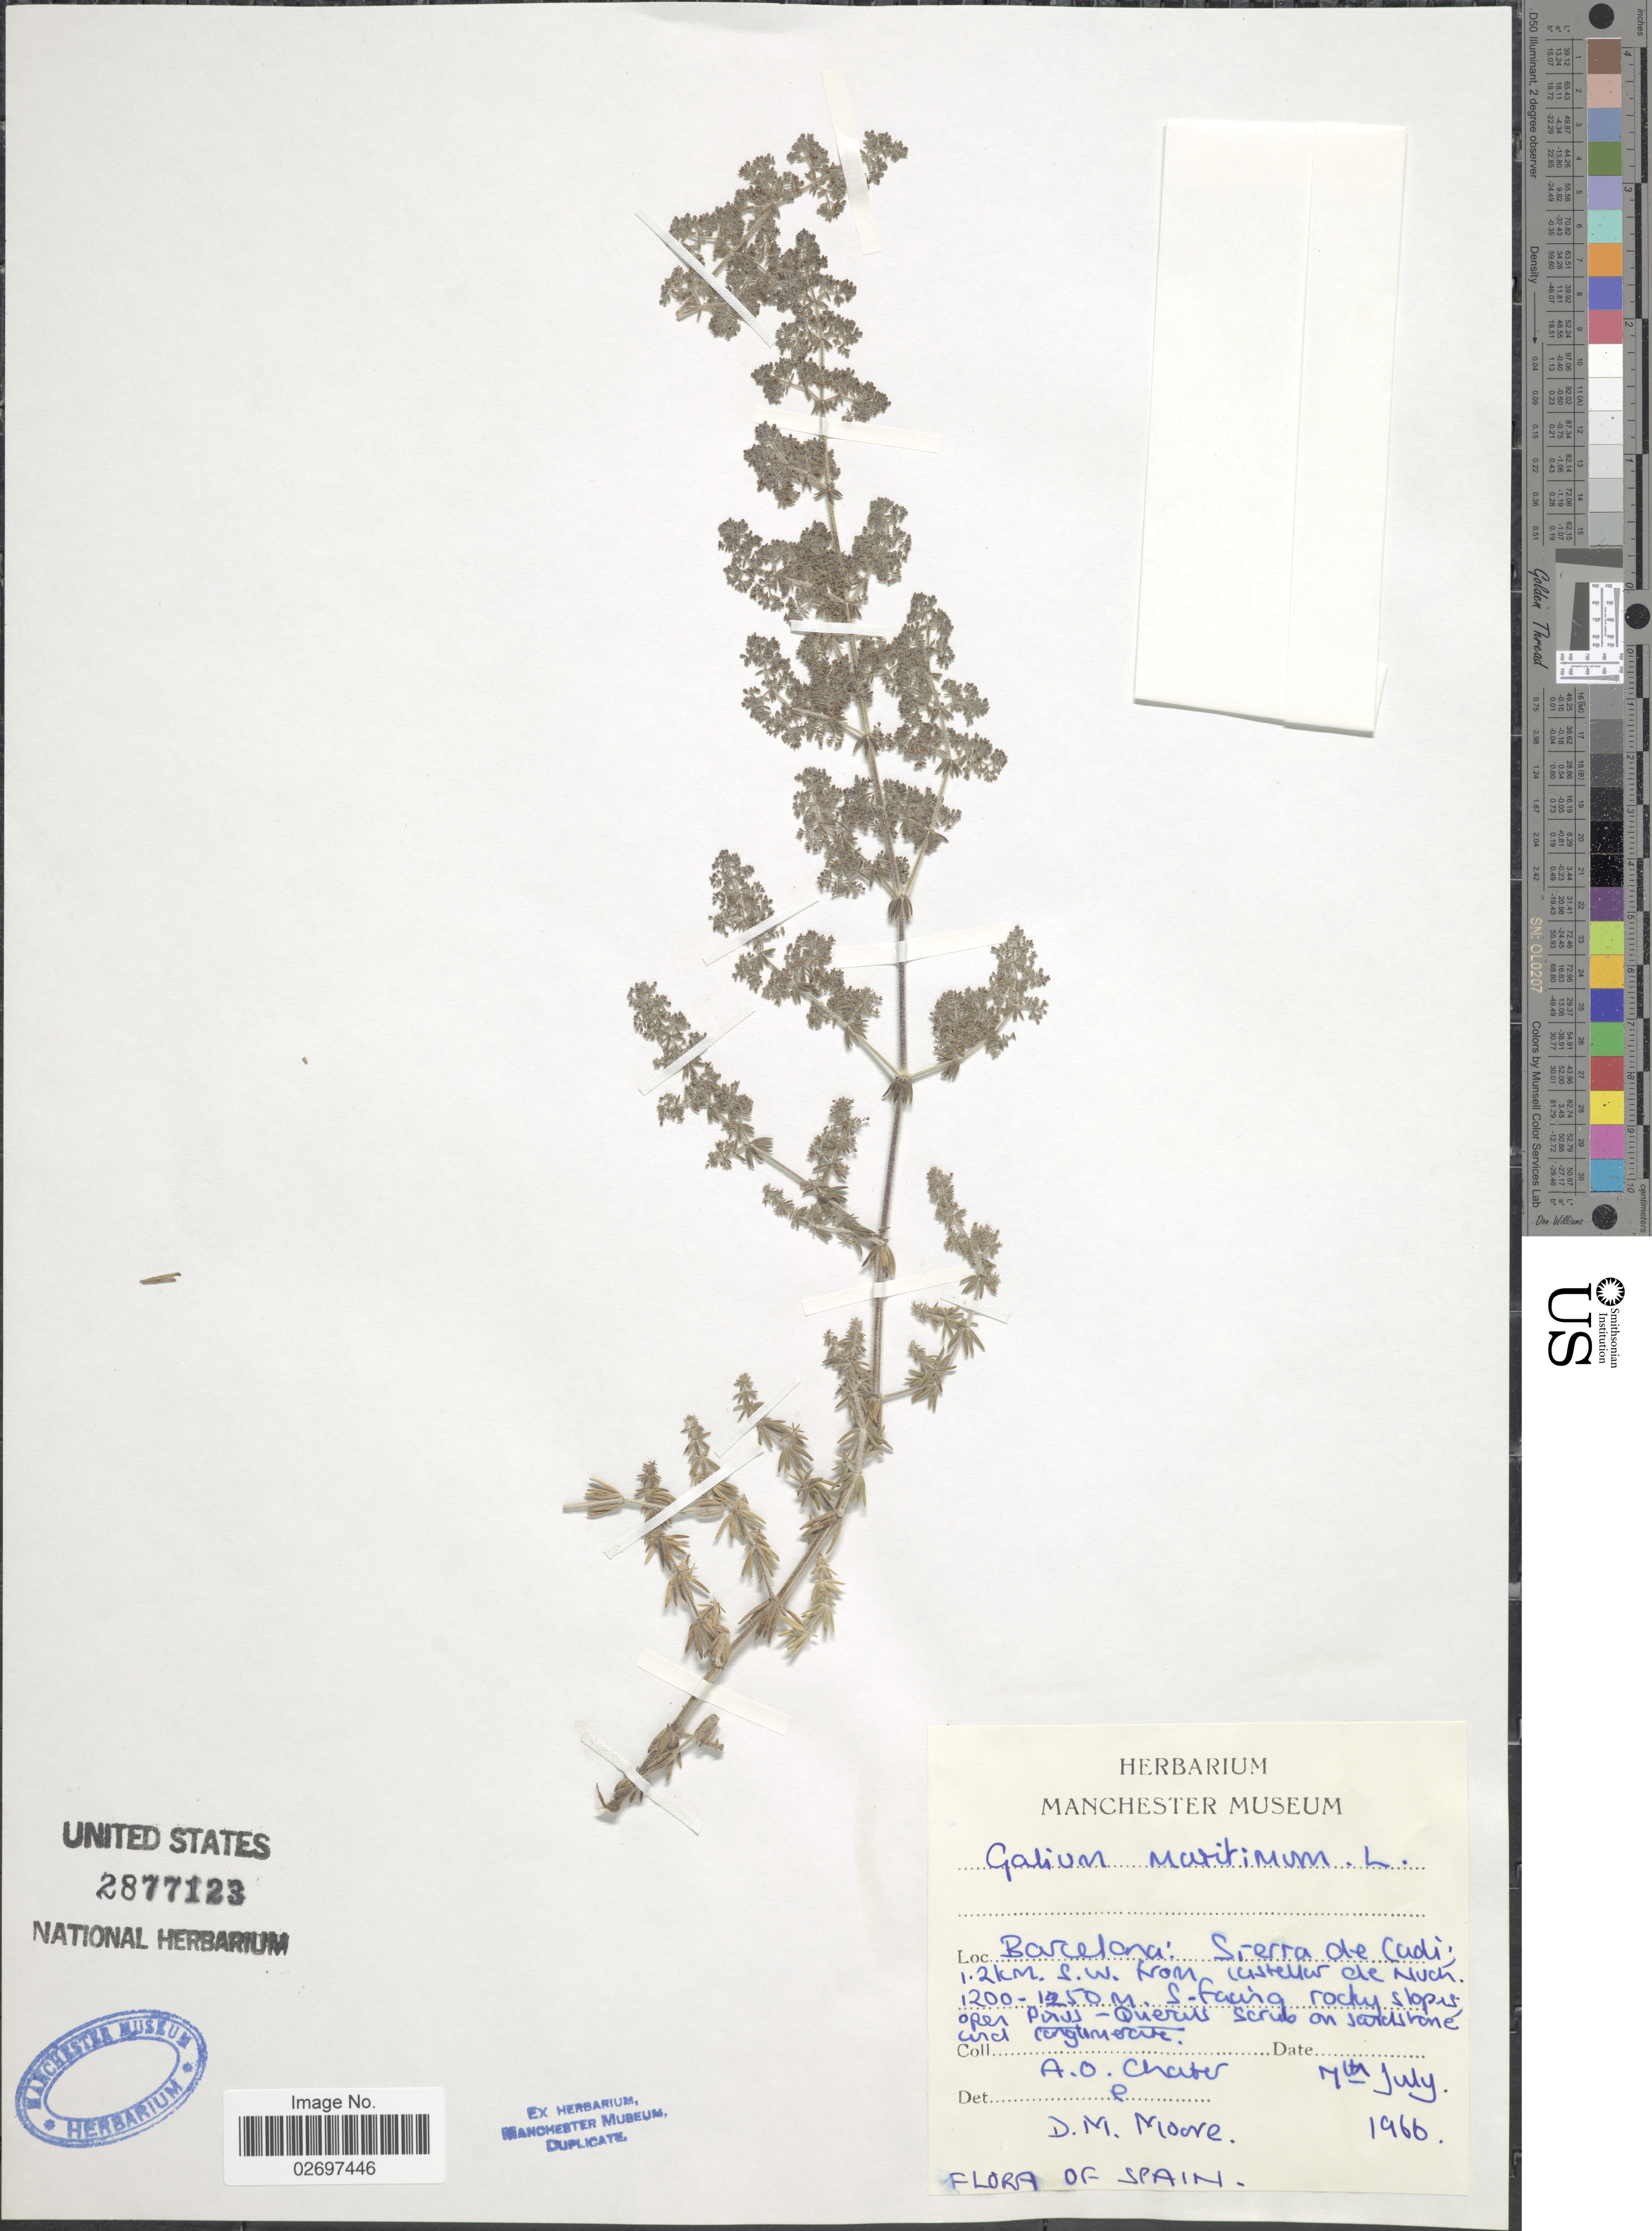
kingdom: Plantae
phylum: Tracheophyta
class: Magnoliopsida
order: Gentianales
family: Rubiaceae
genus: Galium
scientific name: Galium maritimum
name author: L.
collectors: A. O. Chater & D. Moore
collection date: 1966-07-07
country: Spain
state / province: Catalunya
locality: Barcelona: Sierra de Cadi; 1.2 km s.w. from Castellar de n'Hug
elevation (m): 1200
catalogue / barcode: US 2877123